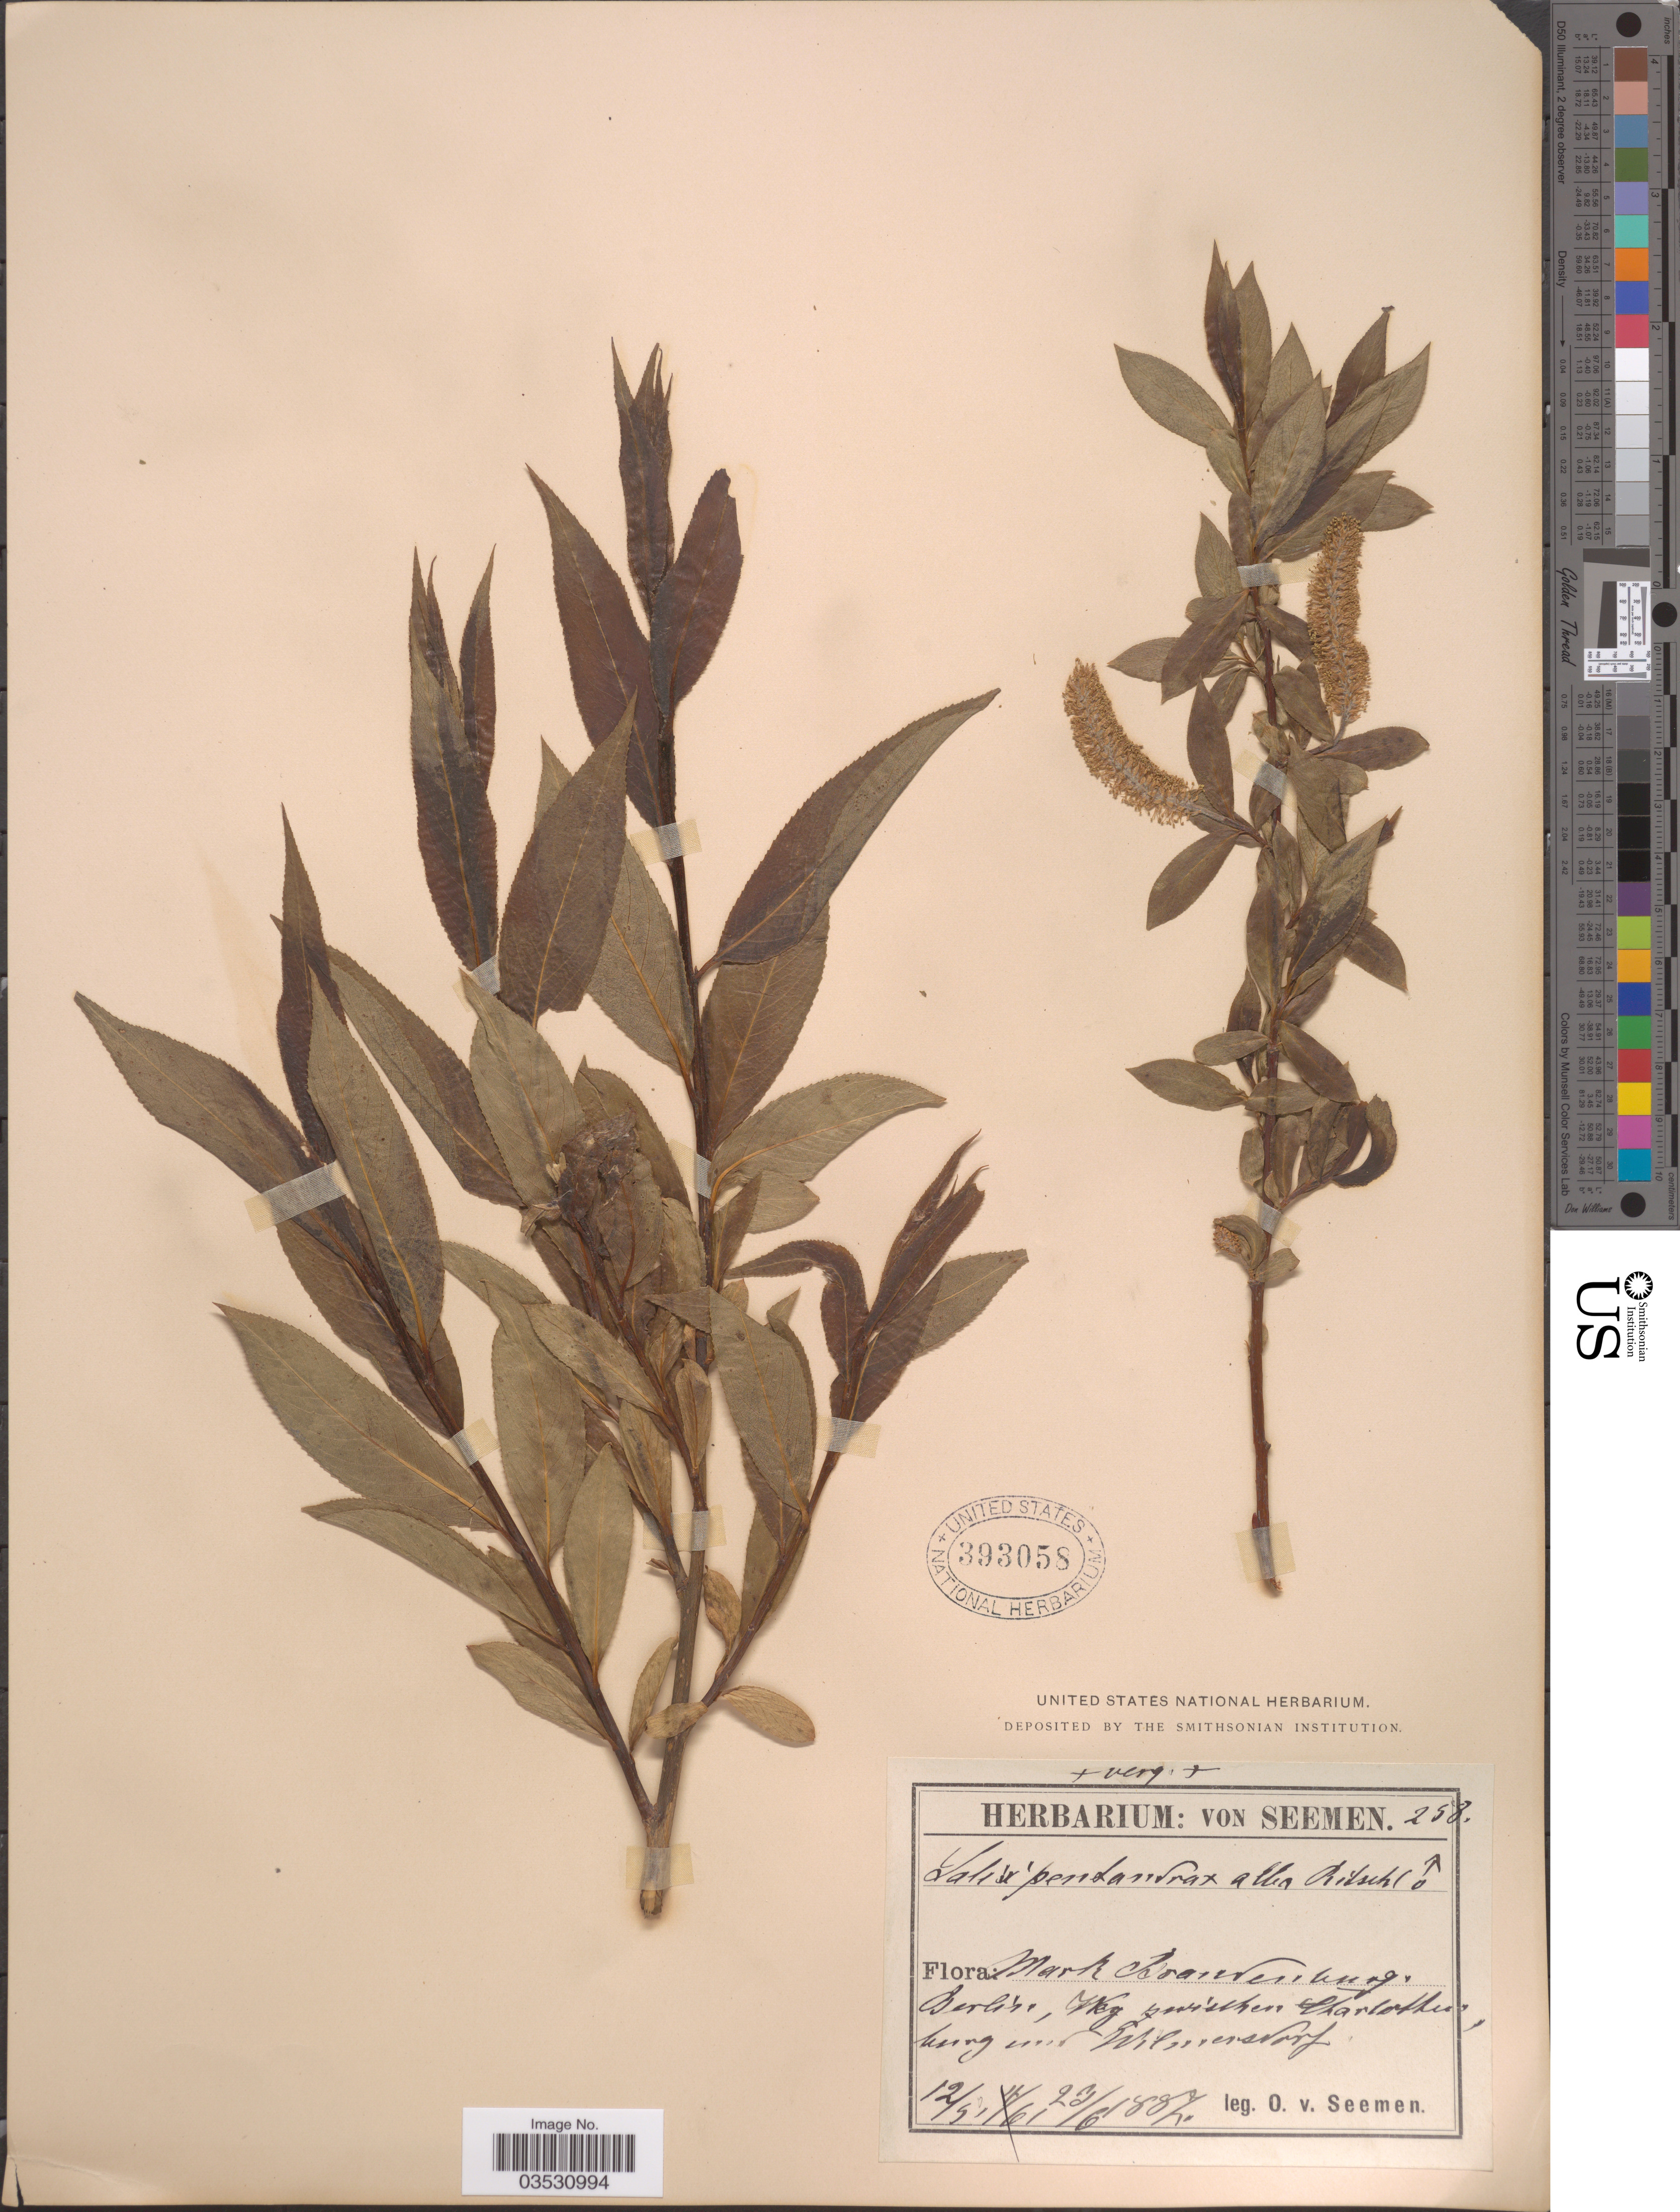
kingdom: Plantae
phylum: Tracheophyta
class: Magnoliopsida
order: Malpighiales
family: Salicaceae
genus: Salix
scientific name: Salix pentandra x S. alba L.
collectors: K. O. von Seemen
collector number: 258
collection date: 1887-05-12/1887-06-23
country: Belgium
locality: Mark Brandenburg, Berlin, Weg Zwischen Charlottenburg und Wilmersdorf.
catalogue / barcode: US 393058